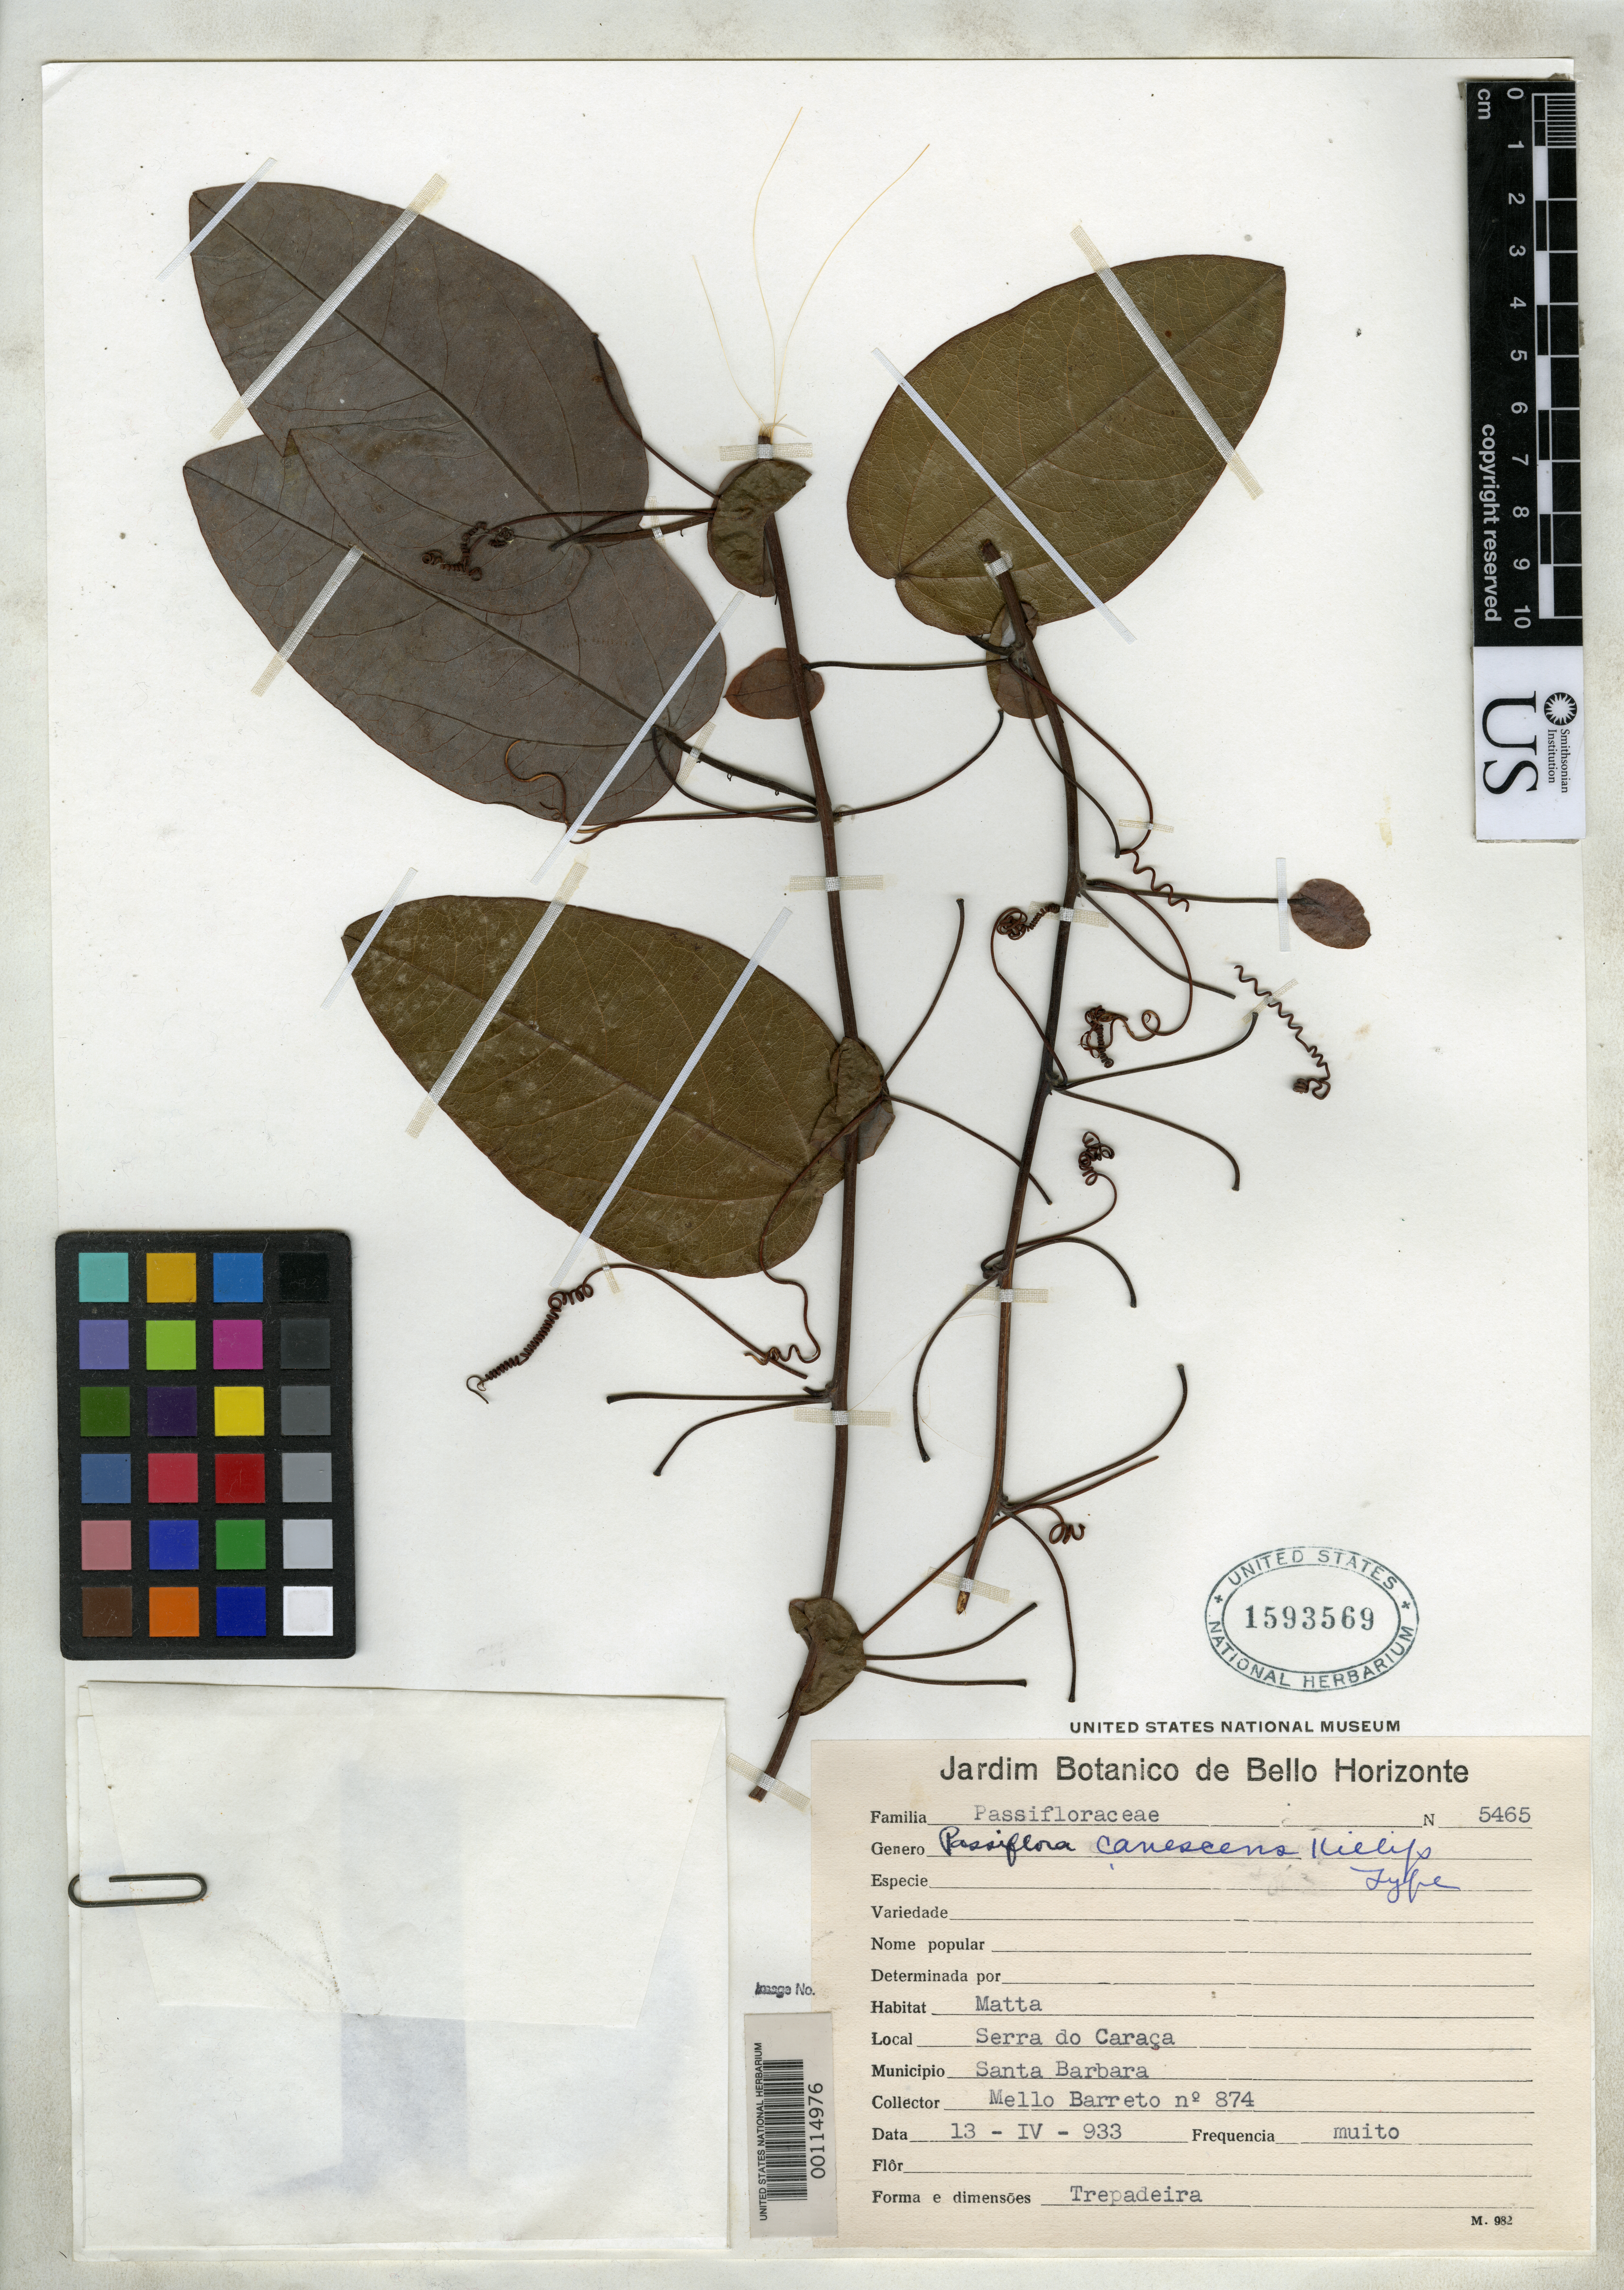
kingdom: Plantae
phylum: Tracheophyta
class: Magnoliopsida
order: Malpighiales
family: Passifloraceae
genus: Passiflora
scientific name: Passiflora canescens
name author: Killip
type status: Holotype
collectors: M. Barreto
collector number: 874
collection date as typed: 13 Apr 1933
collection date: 1933-04-13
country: Brazil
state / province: Minas Gerais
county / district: Santa Barbara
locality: Serra do Caraca.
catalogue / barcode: US 1593569